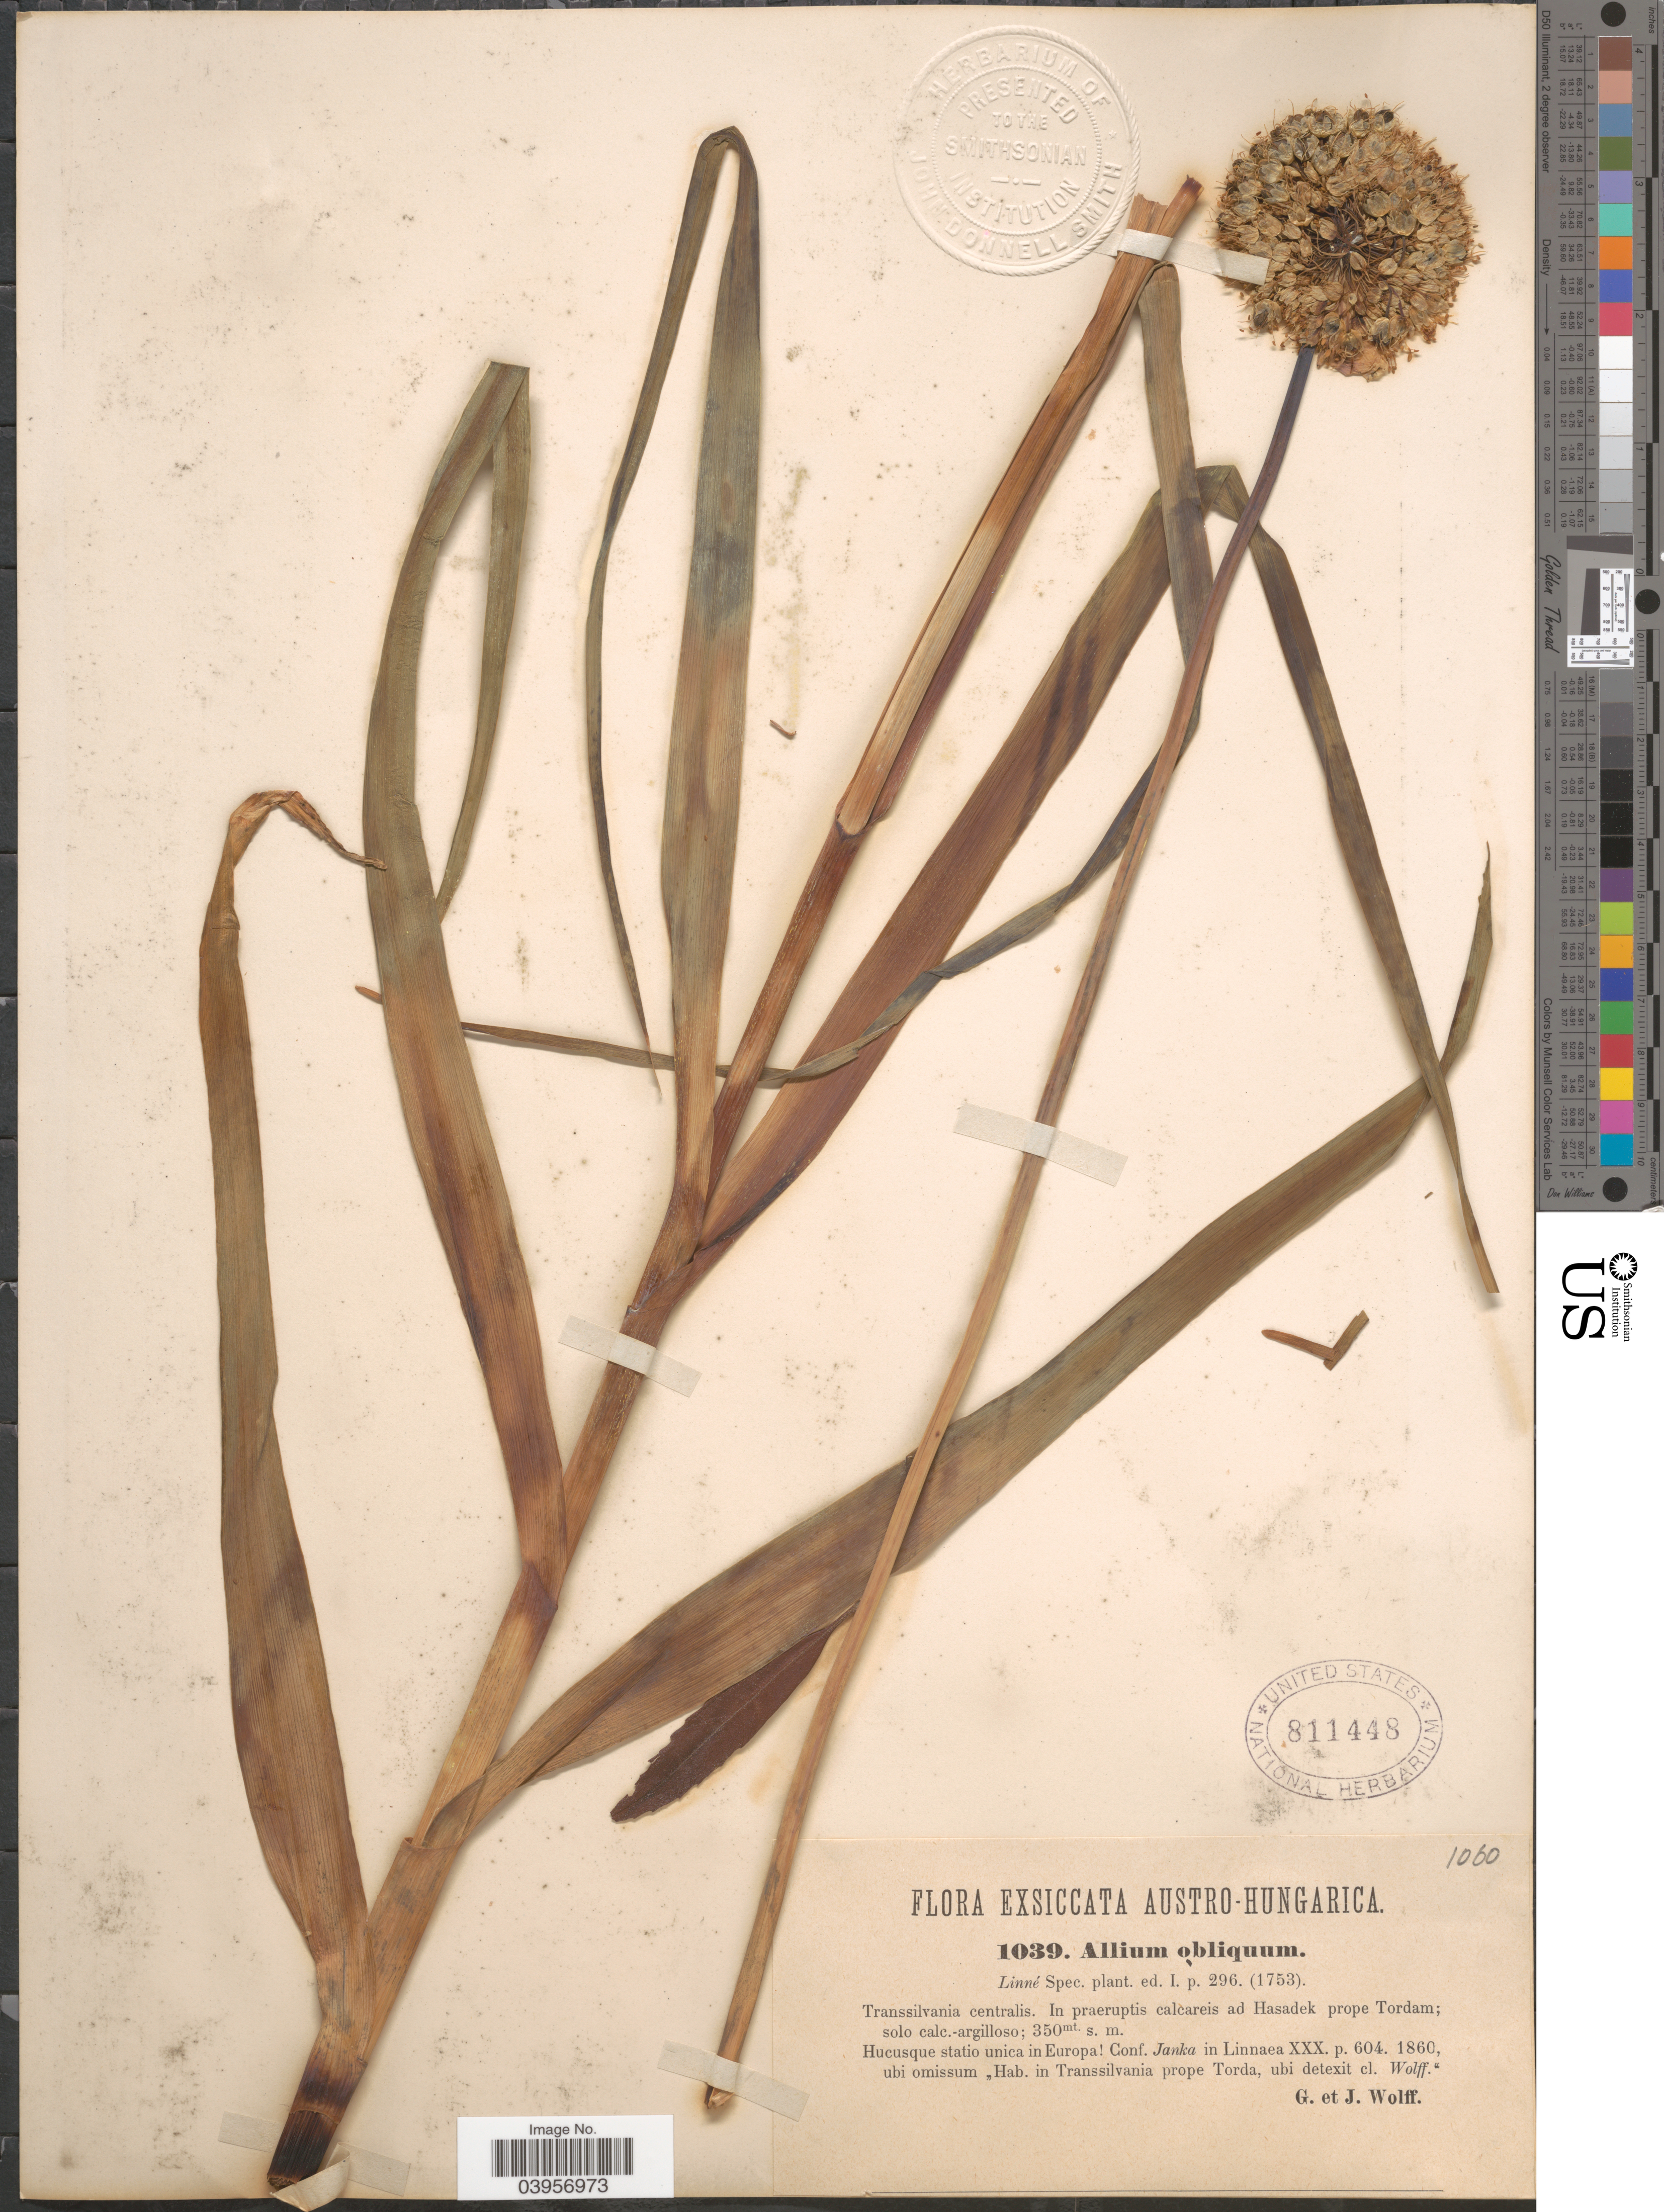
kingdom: Plantae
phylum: Tracheophyta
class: Liliopsida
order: Asparagales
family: Amaryllidaceae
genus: Allium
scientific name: Allium obliquum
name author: L.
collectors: G. Wolff & J. Wolff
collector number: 1039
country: Romania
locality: Austro-Hungarica. Transsilvania centralis. In praeruptis calcareis ad Hasadek prope Tordam; solo calc.-argilloso. In Transsilvania prope Torda.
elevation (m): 350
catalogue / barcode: US 811448